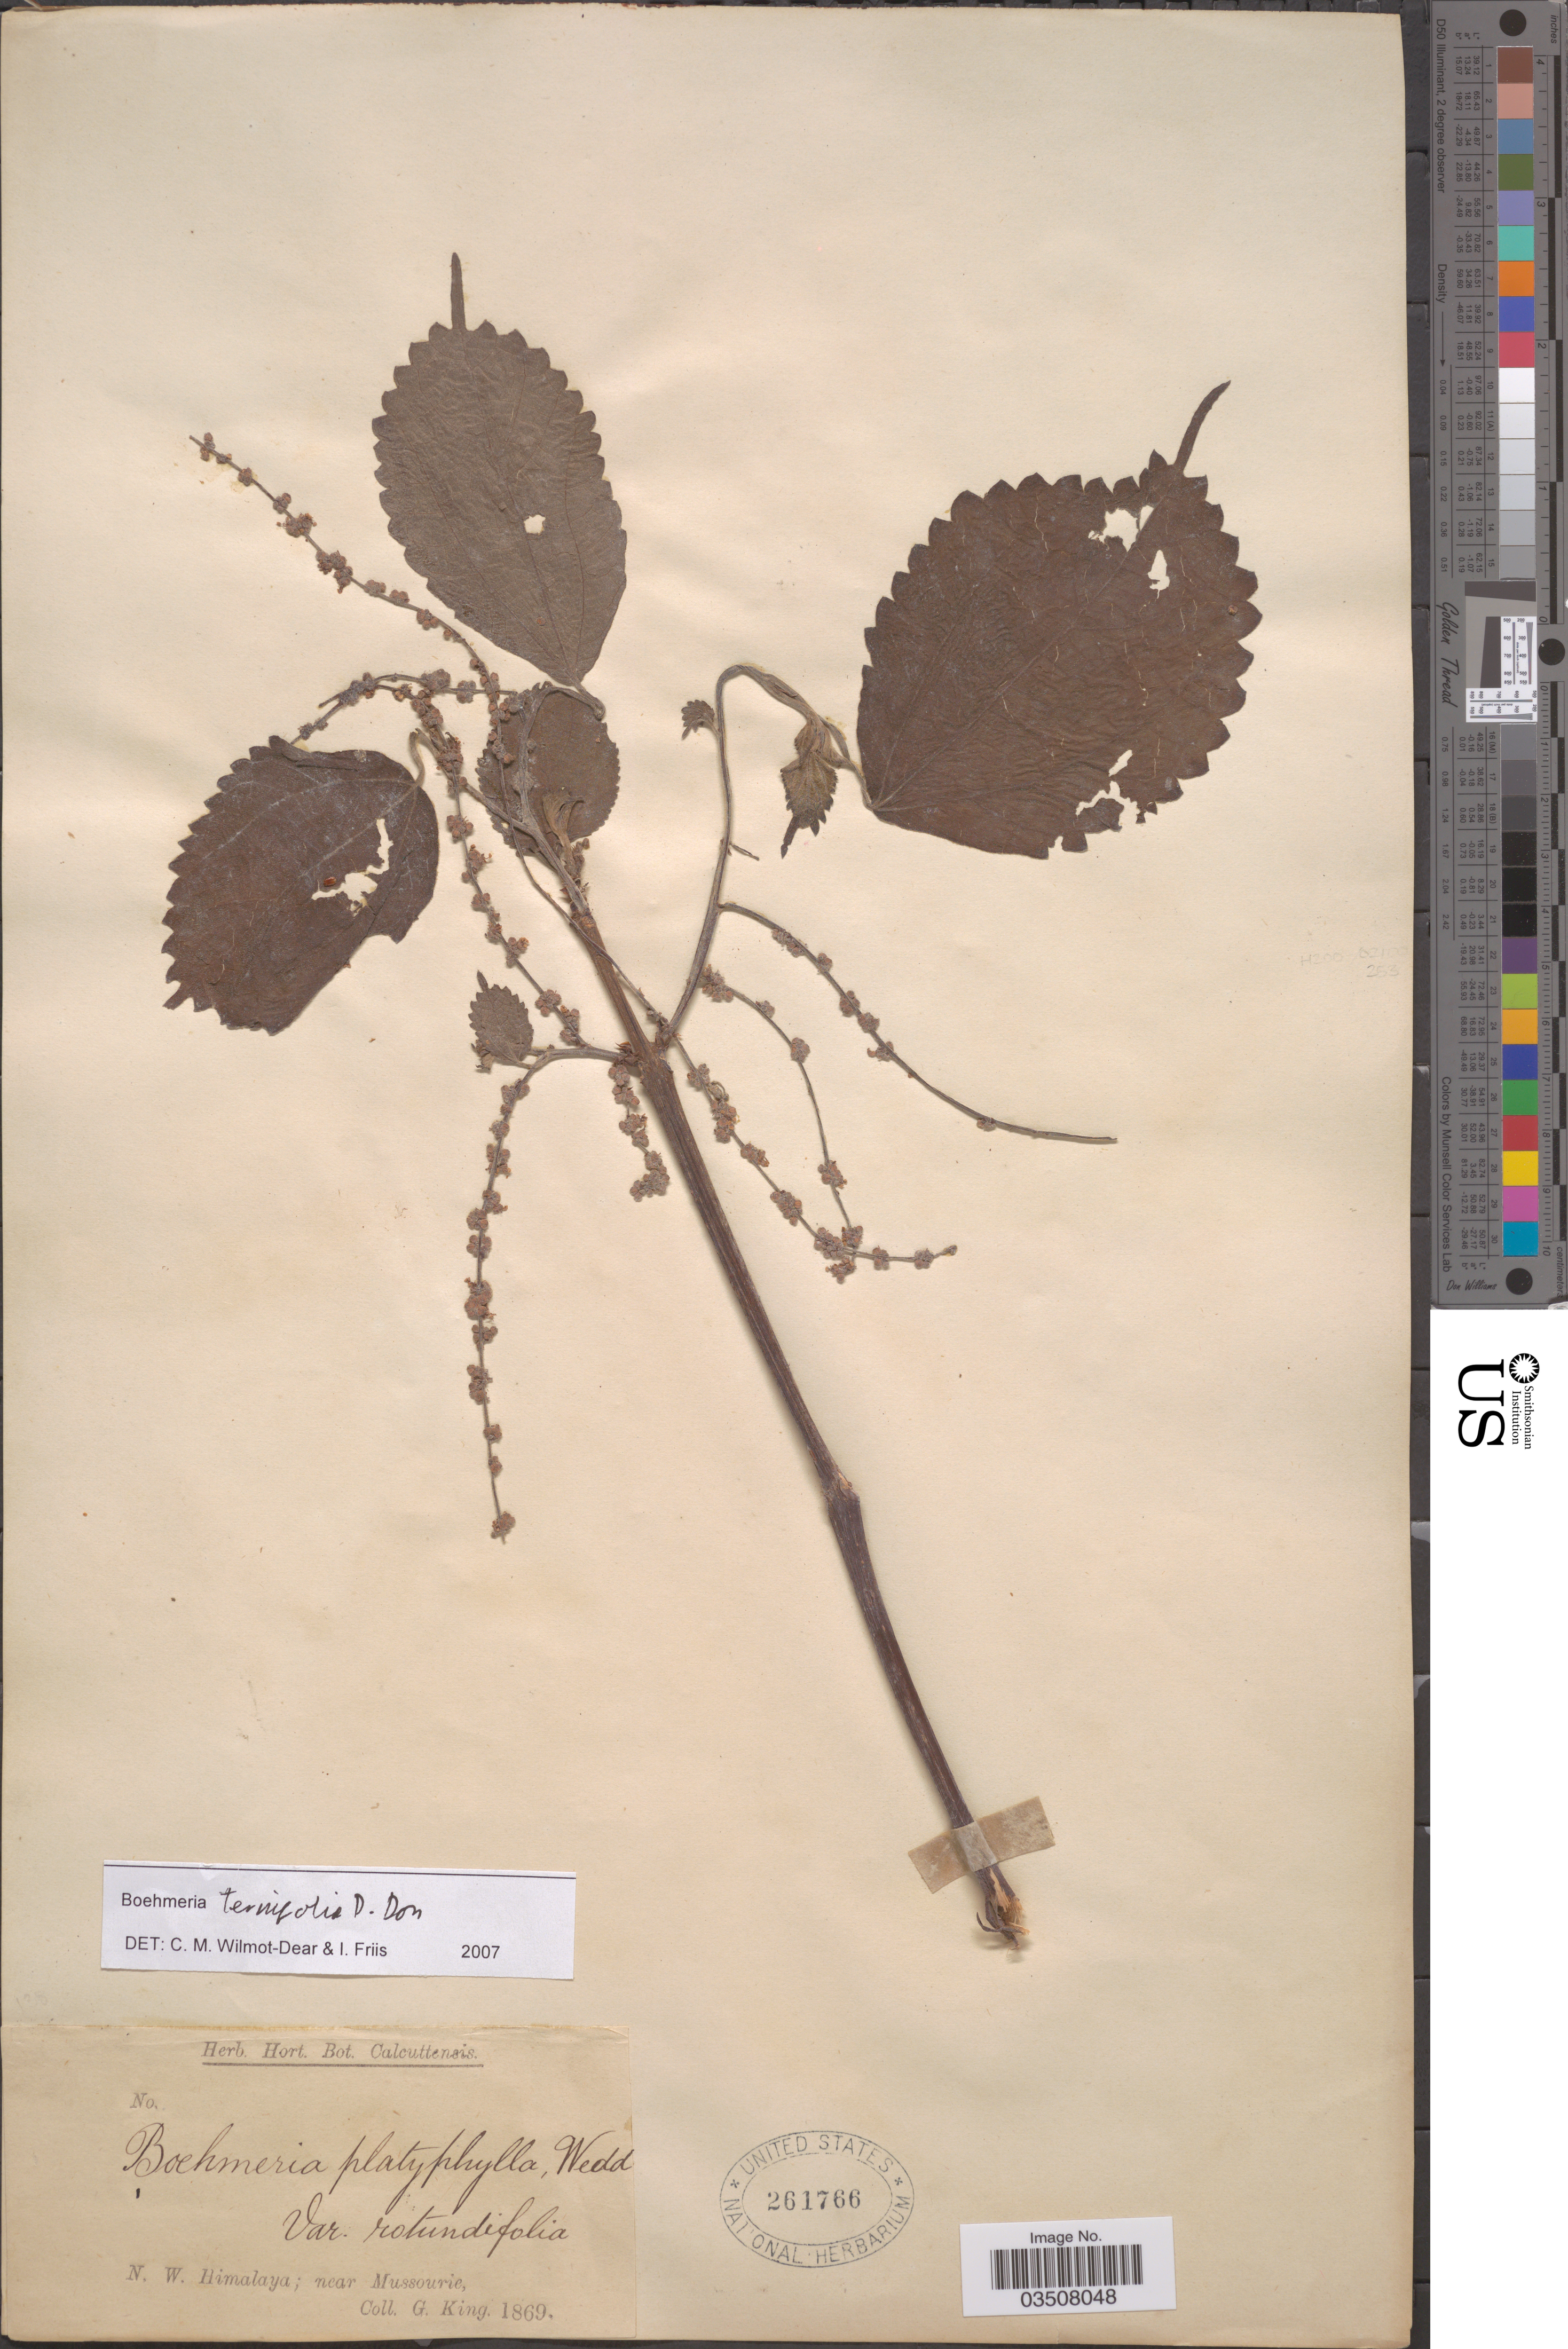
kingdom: Plantae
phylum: Tracheophyta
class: Magnoliopsida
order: Rosales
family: Urticaceae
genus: Boehmeria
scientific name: Boehmeria ternifolia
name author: D. Don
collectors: G. King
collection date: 1869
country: India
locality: N. W. Himalaya; near Mussourie.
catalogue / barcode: US 261766